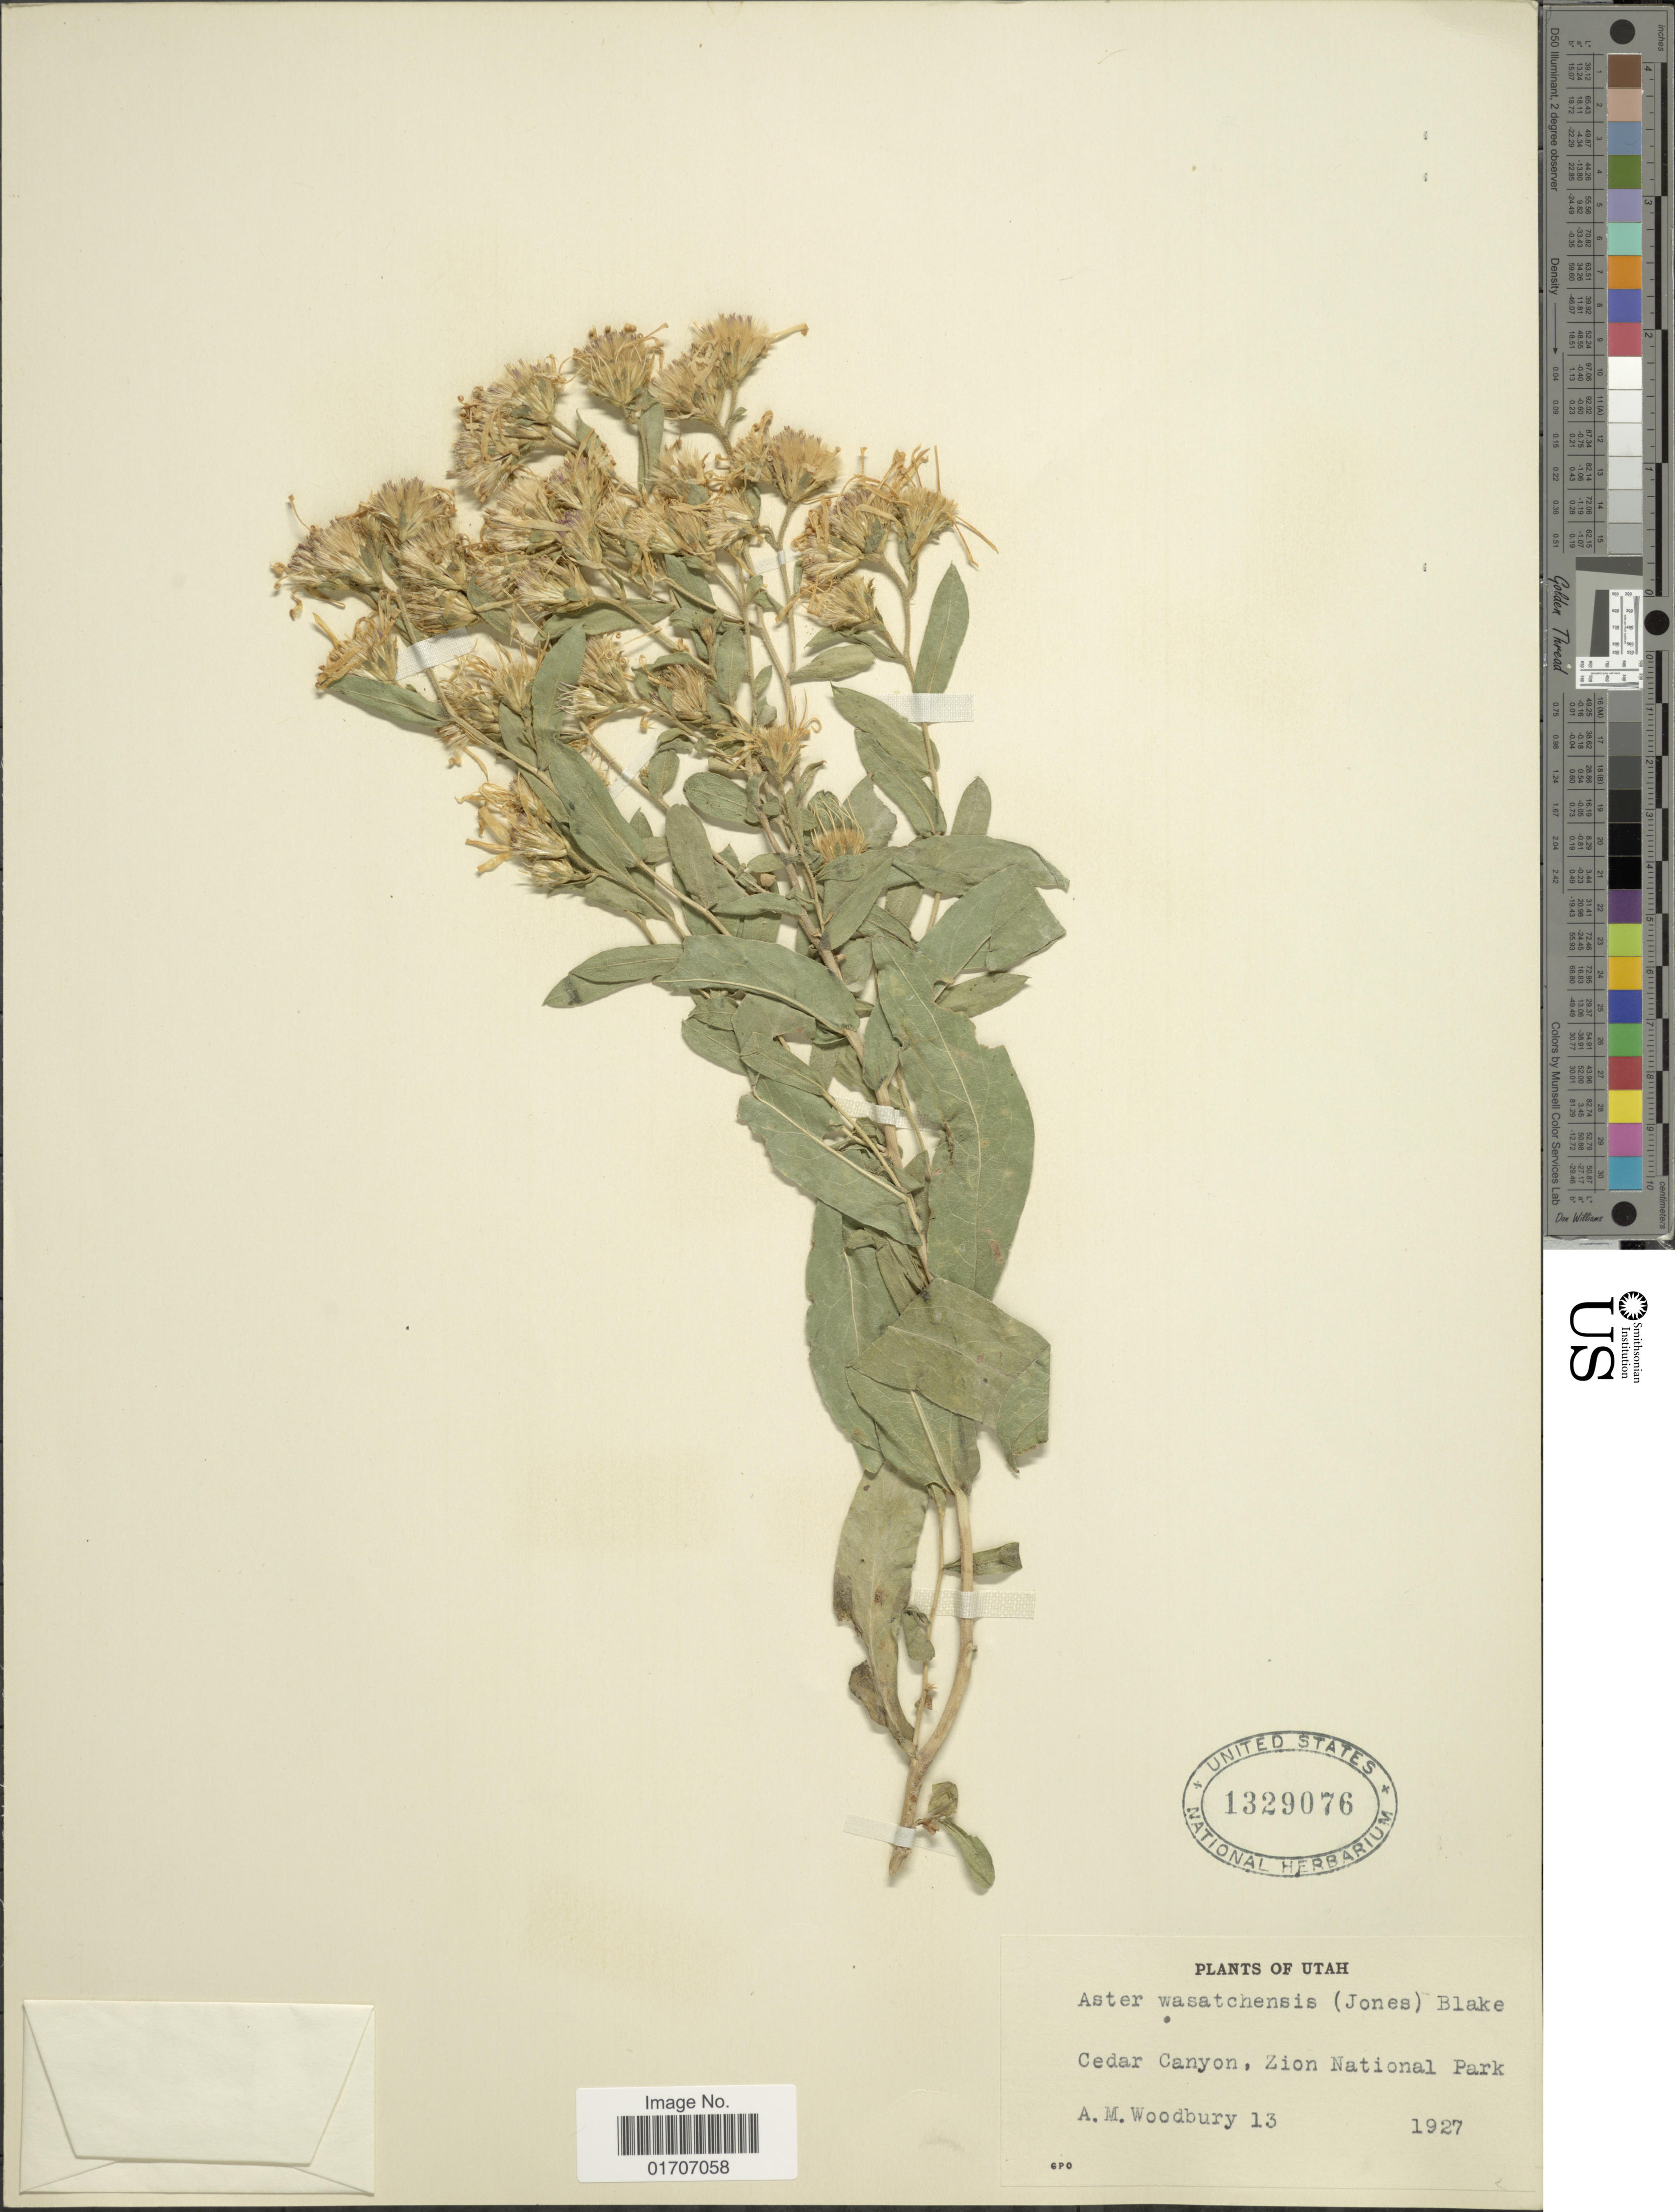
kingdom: Plantae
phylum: Tracheophyta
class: Magnoliopsida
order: Asterales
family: Asteraceae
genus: Eurybia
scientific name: Eurybia wasatchensis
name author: (M.E. Jones) G.L. Nesom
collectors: A. M. Woodbury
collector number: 13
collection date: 1927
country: United States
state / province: Utah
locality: Cedar Canyon, Zion National Park.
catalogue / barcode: US 1329076